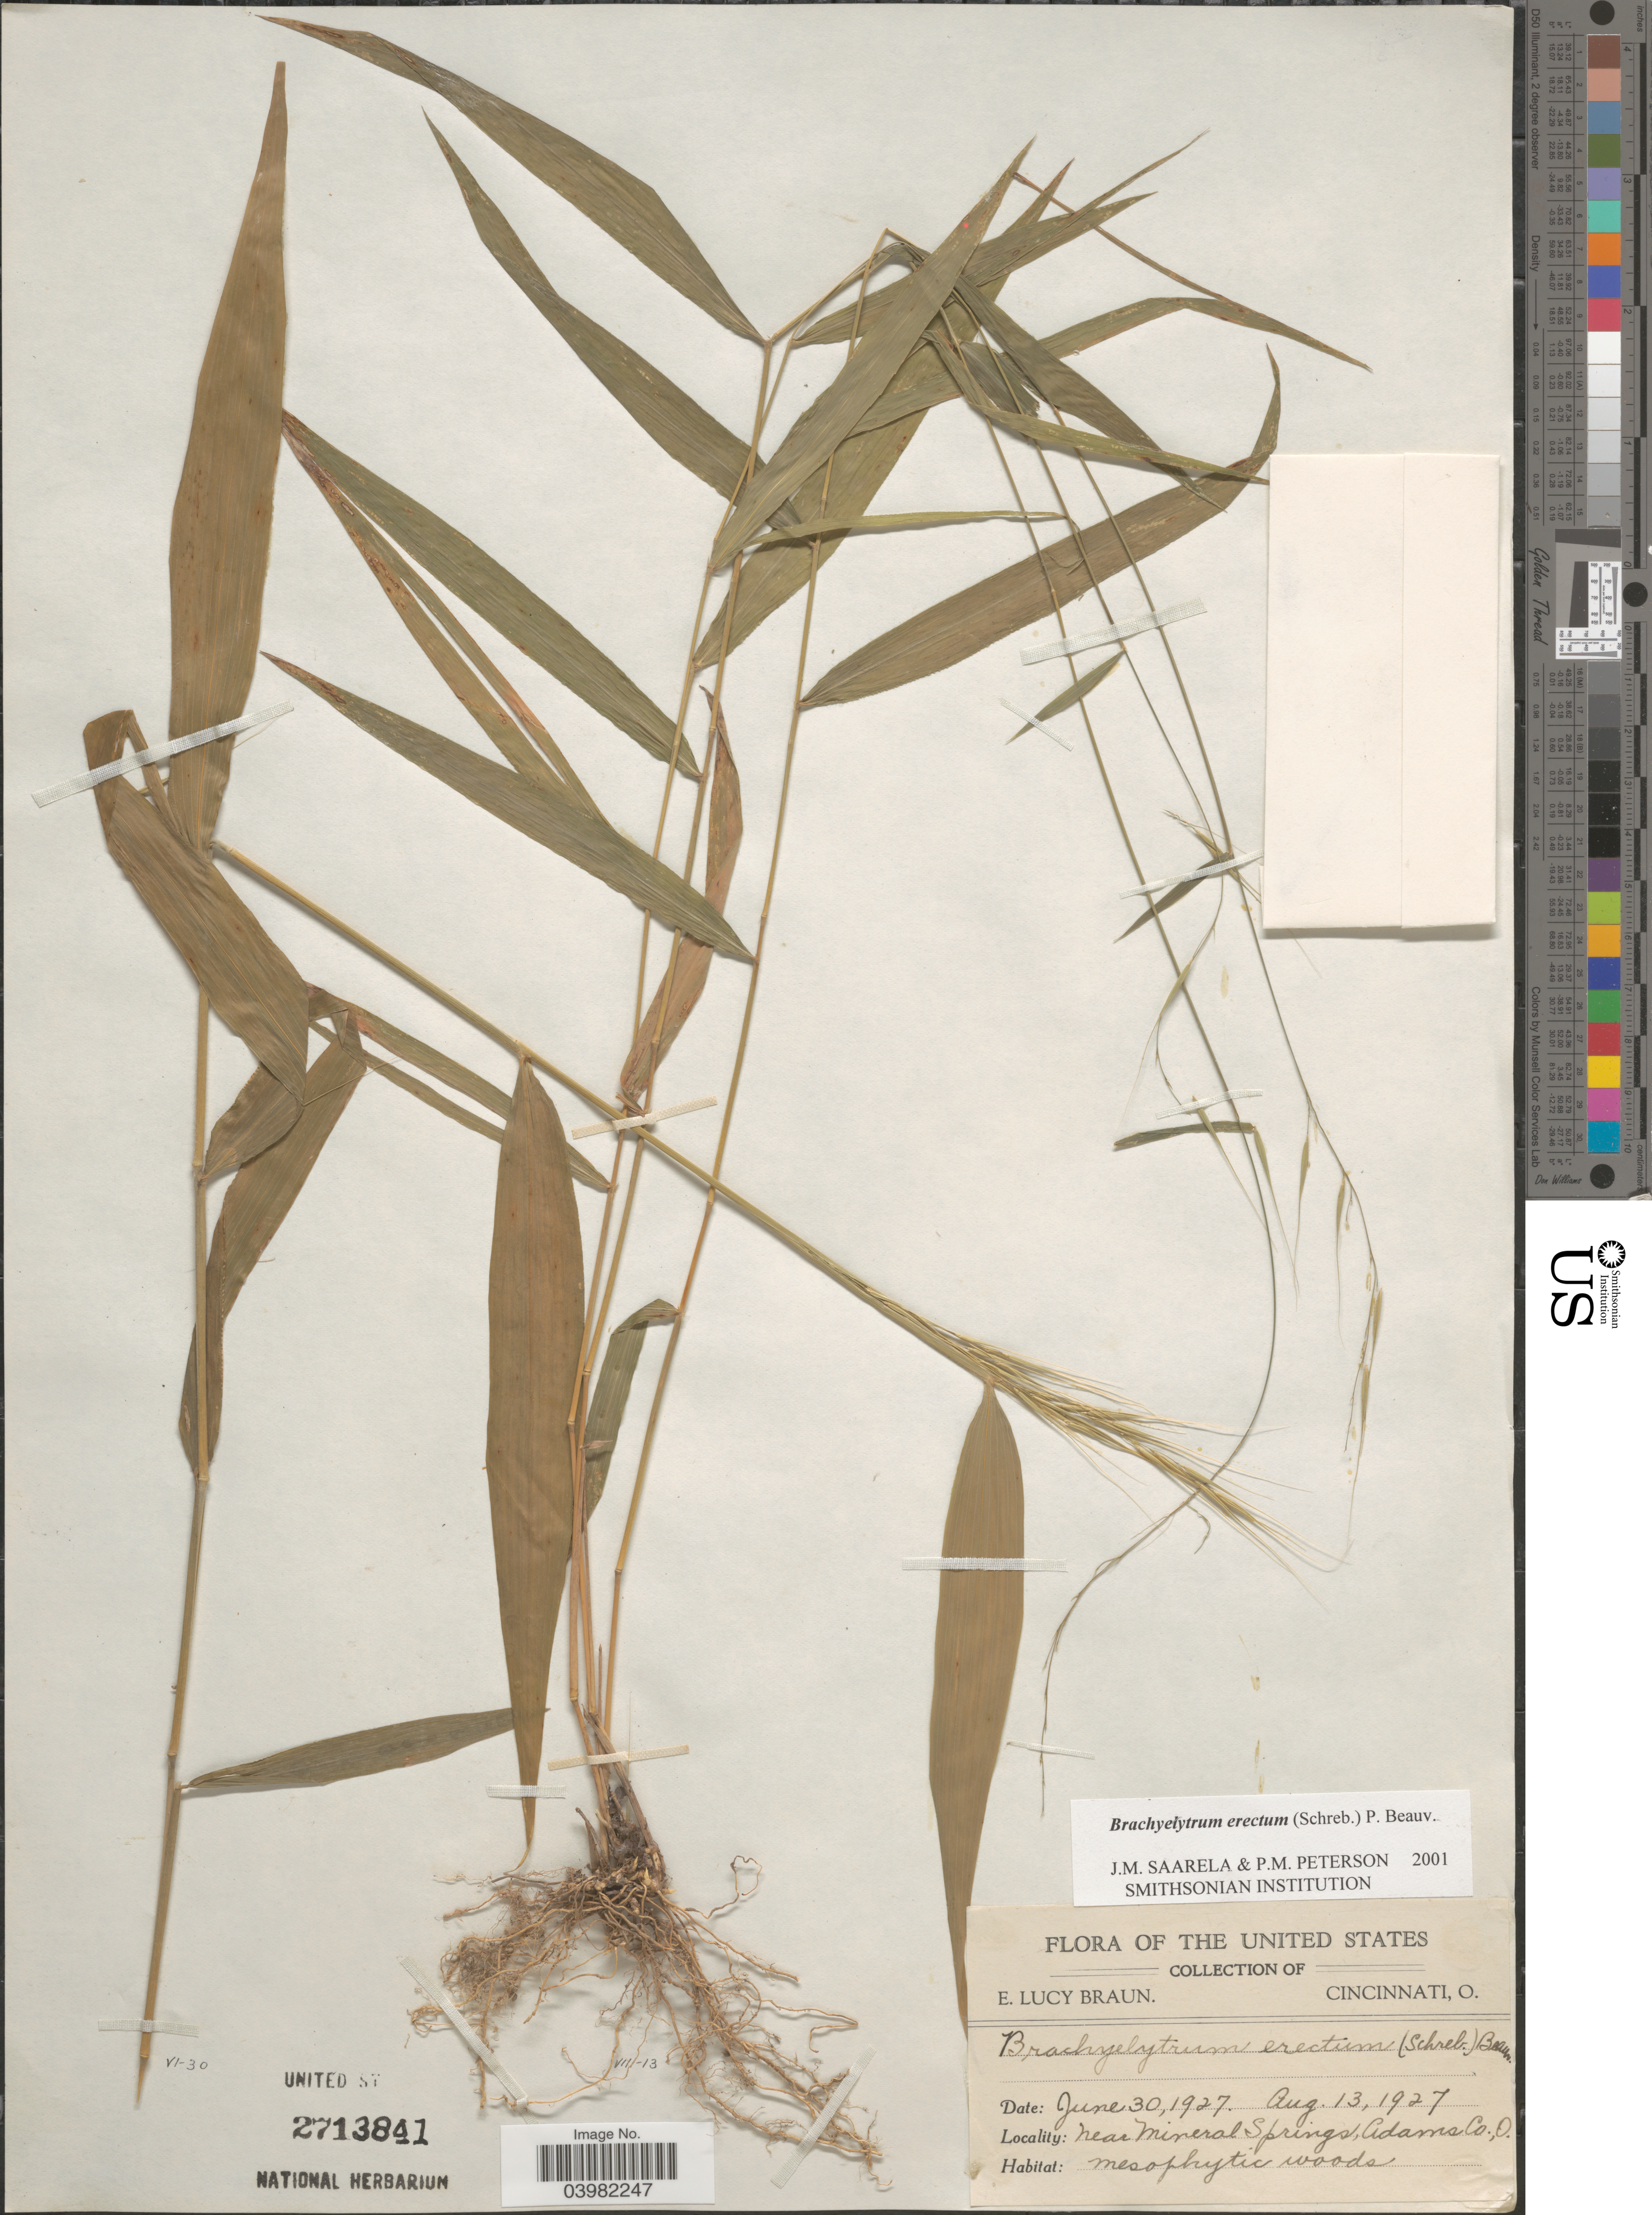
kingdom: Plantae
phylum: Tracheophyta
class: Liliopsida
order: Poales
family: Poaceae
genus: Brachyelytrum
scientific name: Brachyelytrum erectum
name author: (Schreb.) P. Beauv.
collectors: E. L. Braun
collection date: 1927-06-30/1927-08-13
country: United States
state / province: Ohio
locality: Near Mineral Springs, Adams Co.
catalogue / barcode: US 2713841